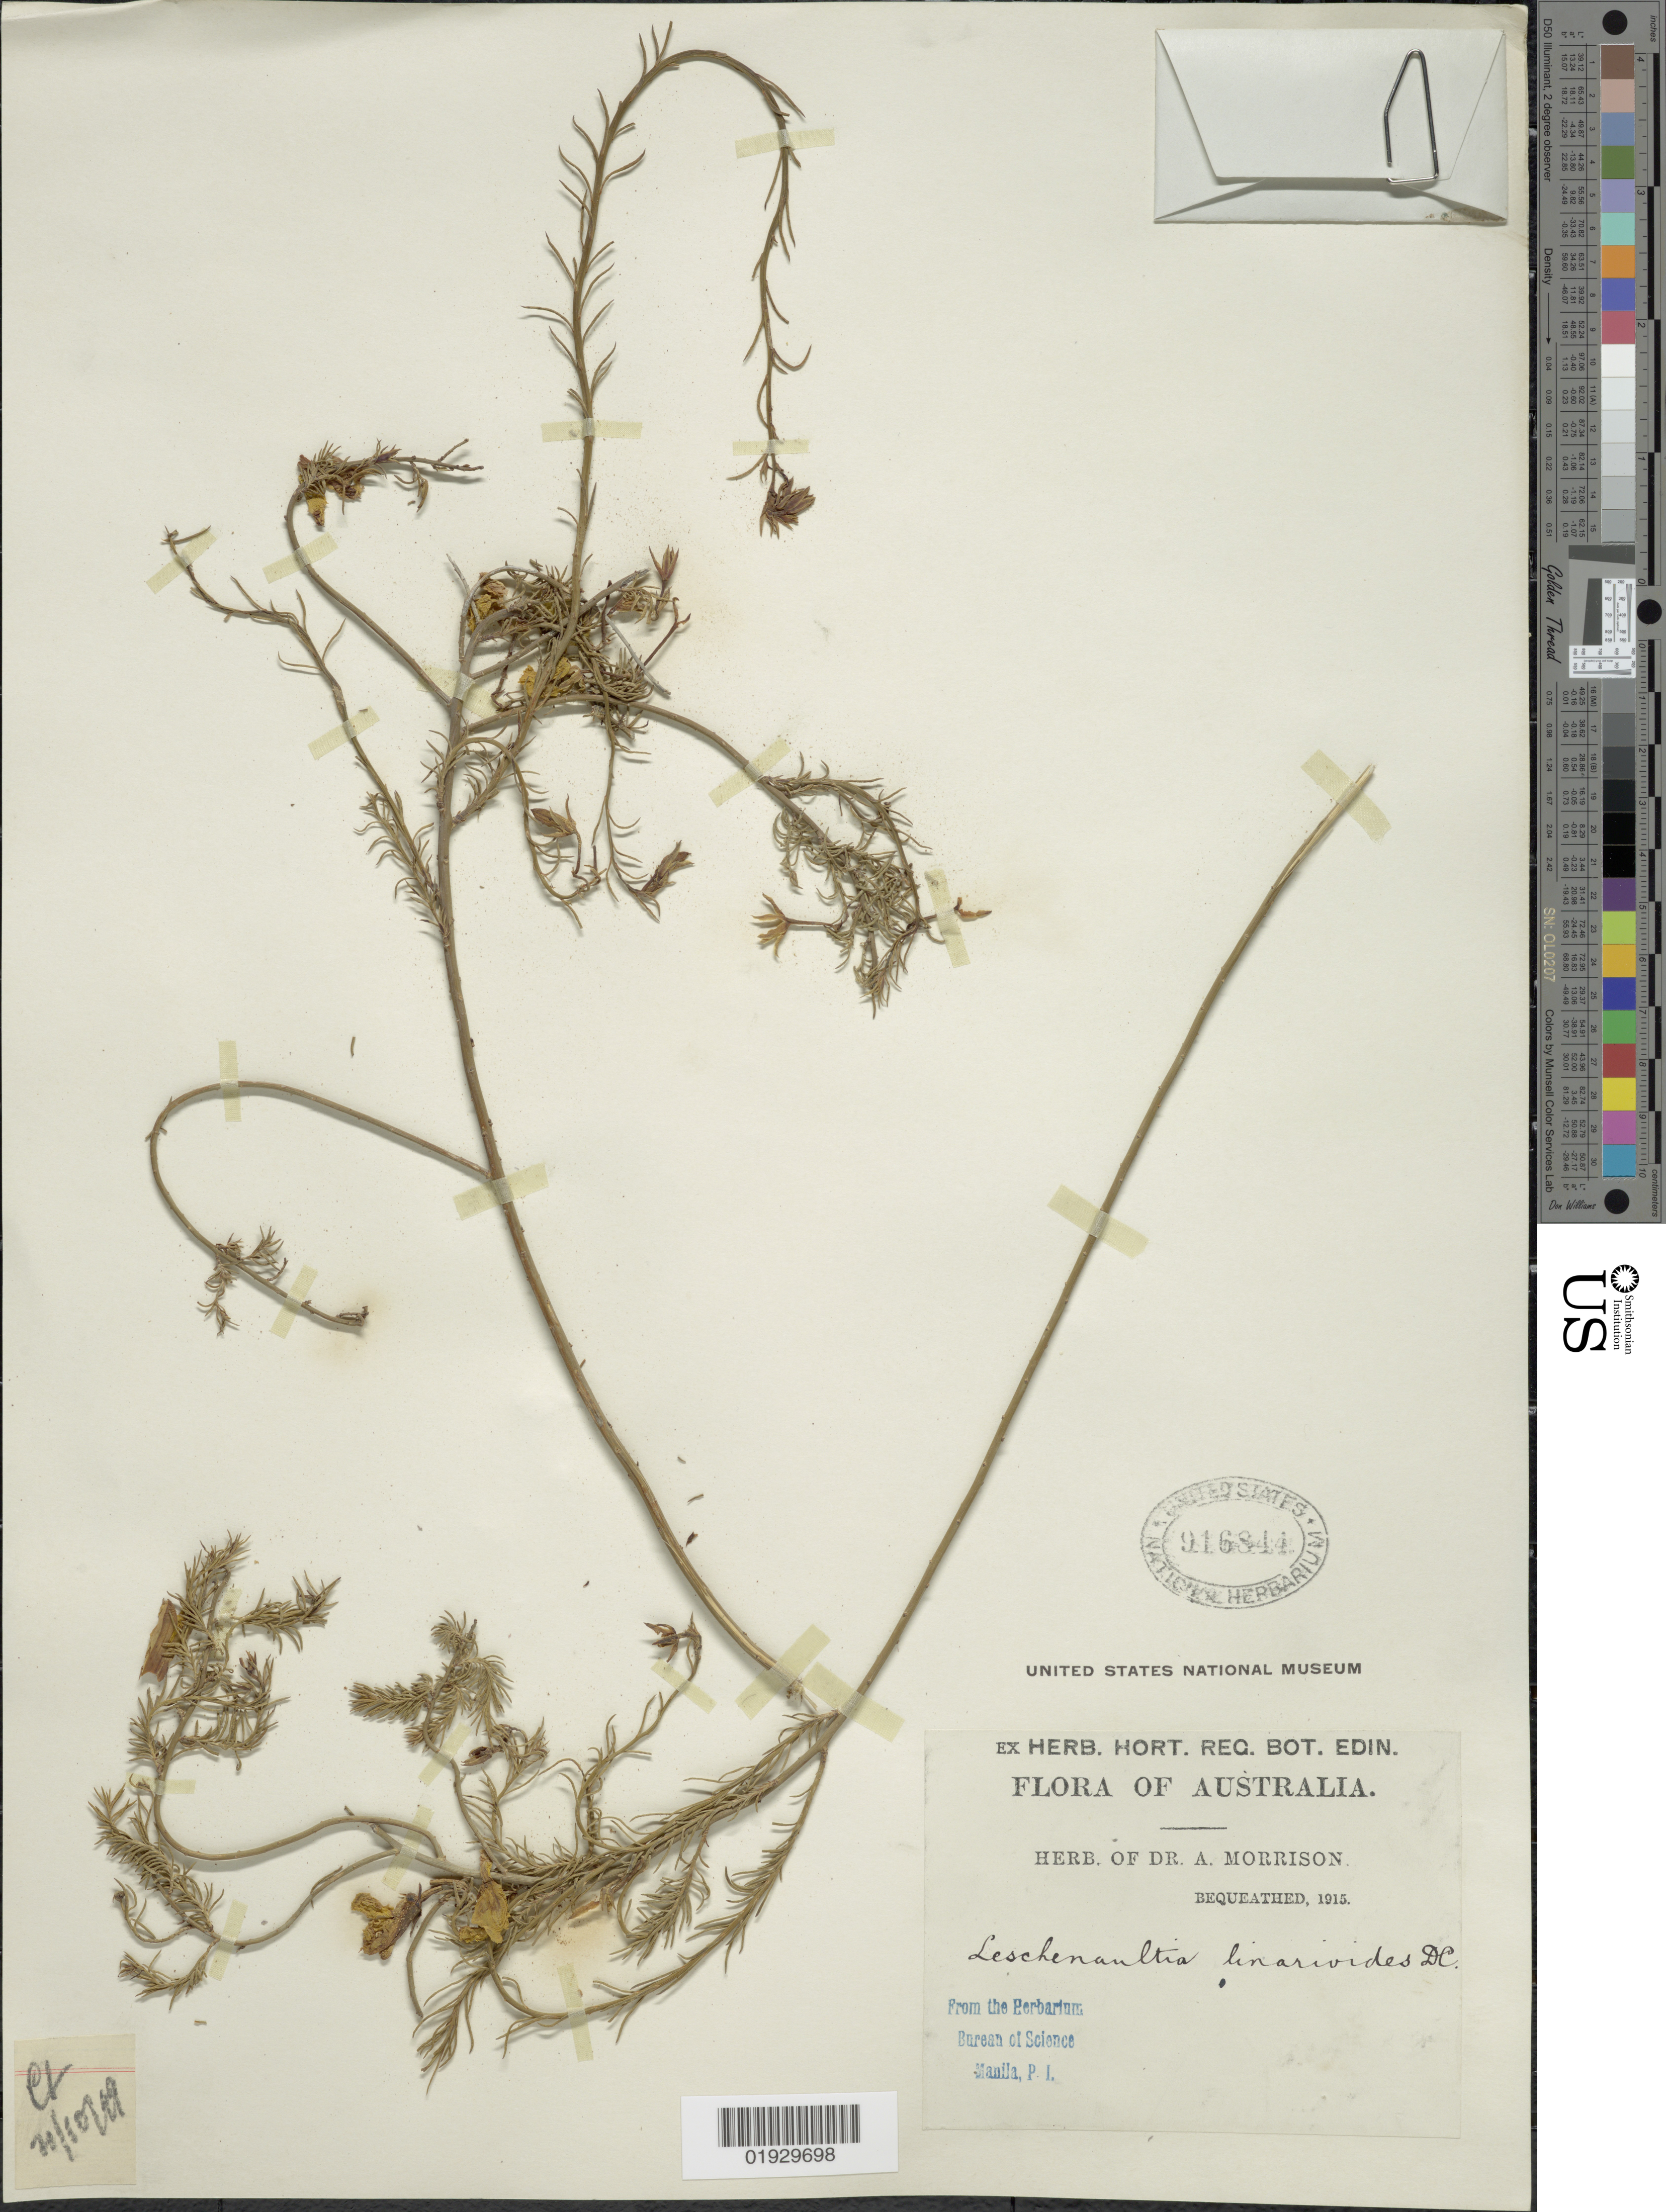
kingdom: Plantae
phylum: Tracheophyta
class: Magnoliopsida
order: Asterales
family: Goodeniaceae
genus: Leschenaultia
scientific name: Leschenaultia longiloba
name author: F. Muell.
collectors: A. Morrison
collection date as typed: Transcribed d/m/y: 21/10/99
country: Australia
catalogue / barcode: US 916844